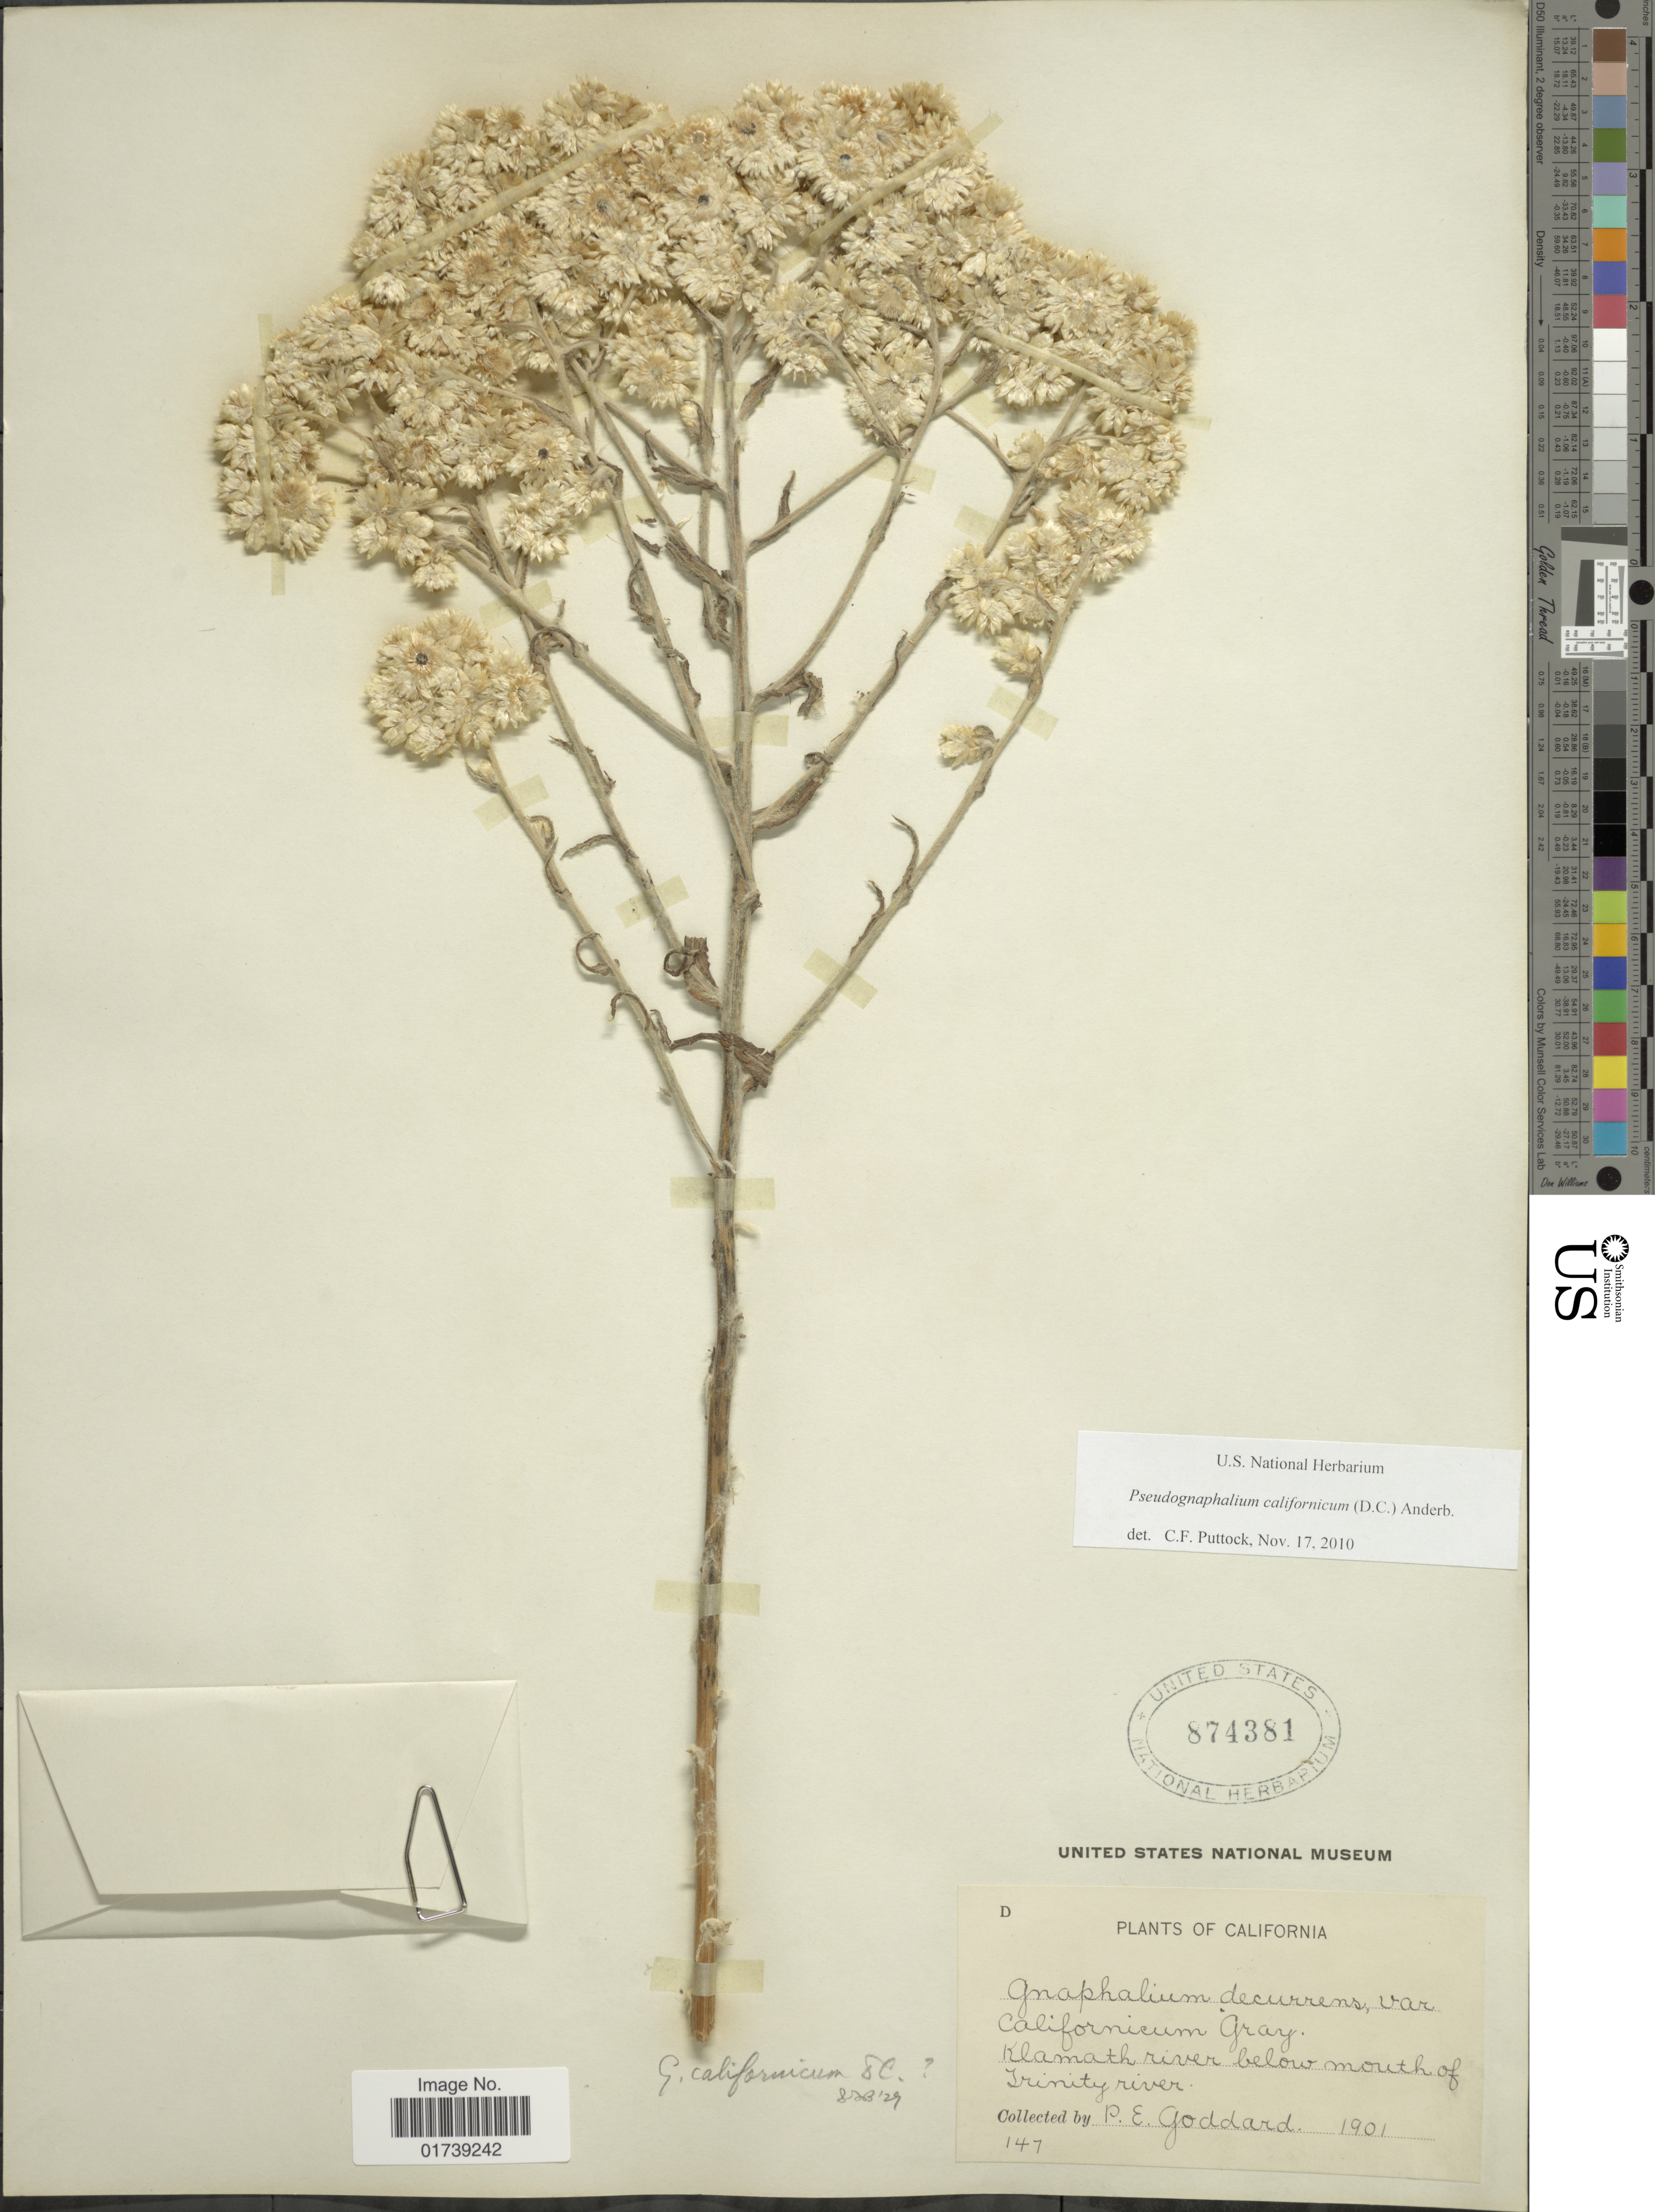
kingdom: Plantae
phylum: Tracheophyta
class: Magnoliopsida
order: Asterales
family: Asteraceae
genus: Pseudognaphalium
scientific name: Pseudognaphalium californicum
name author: (DC.) Anderb.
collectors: P. Goddard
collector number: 147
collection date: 1901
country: United States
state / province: California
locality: Klamath river below mouth of Irinity river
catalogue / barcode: US 874381